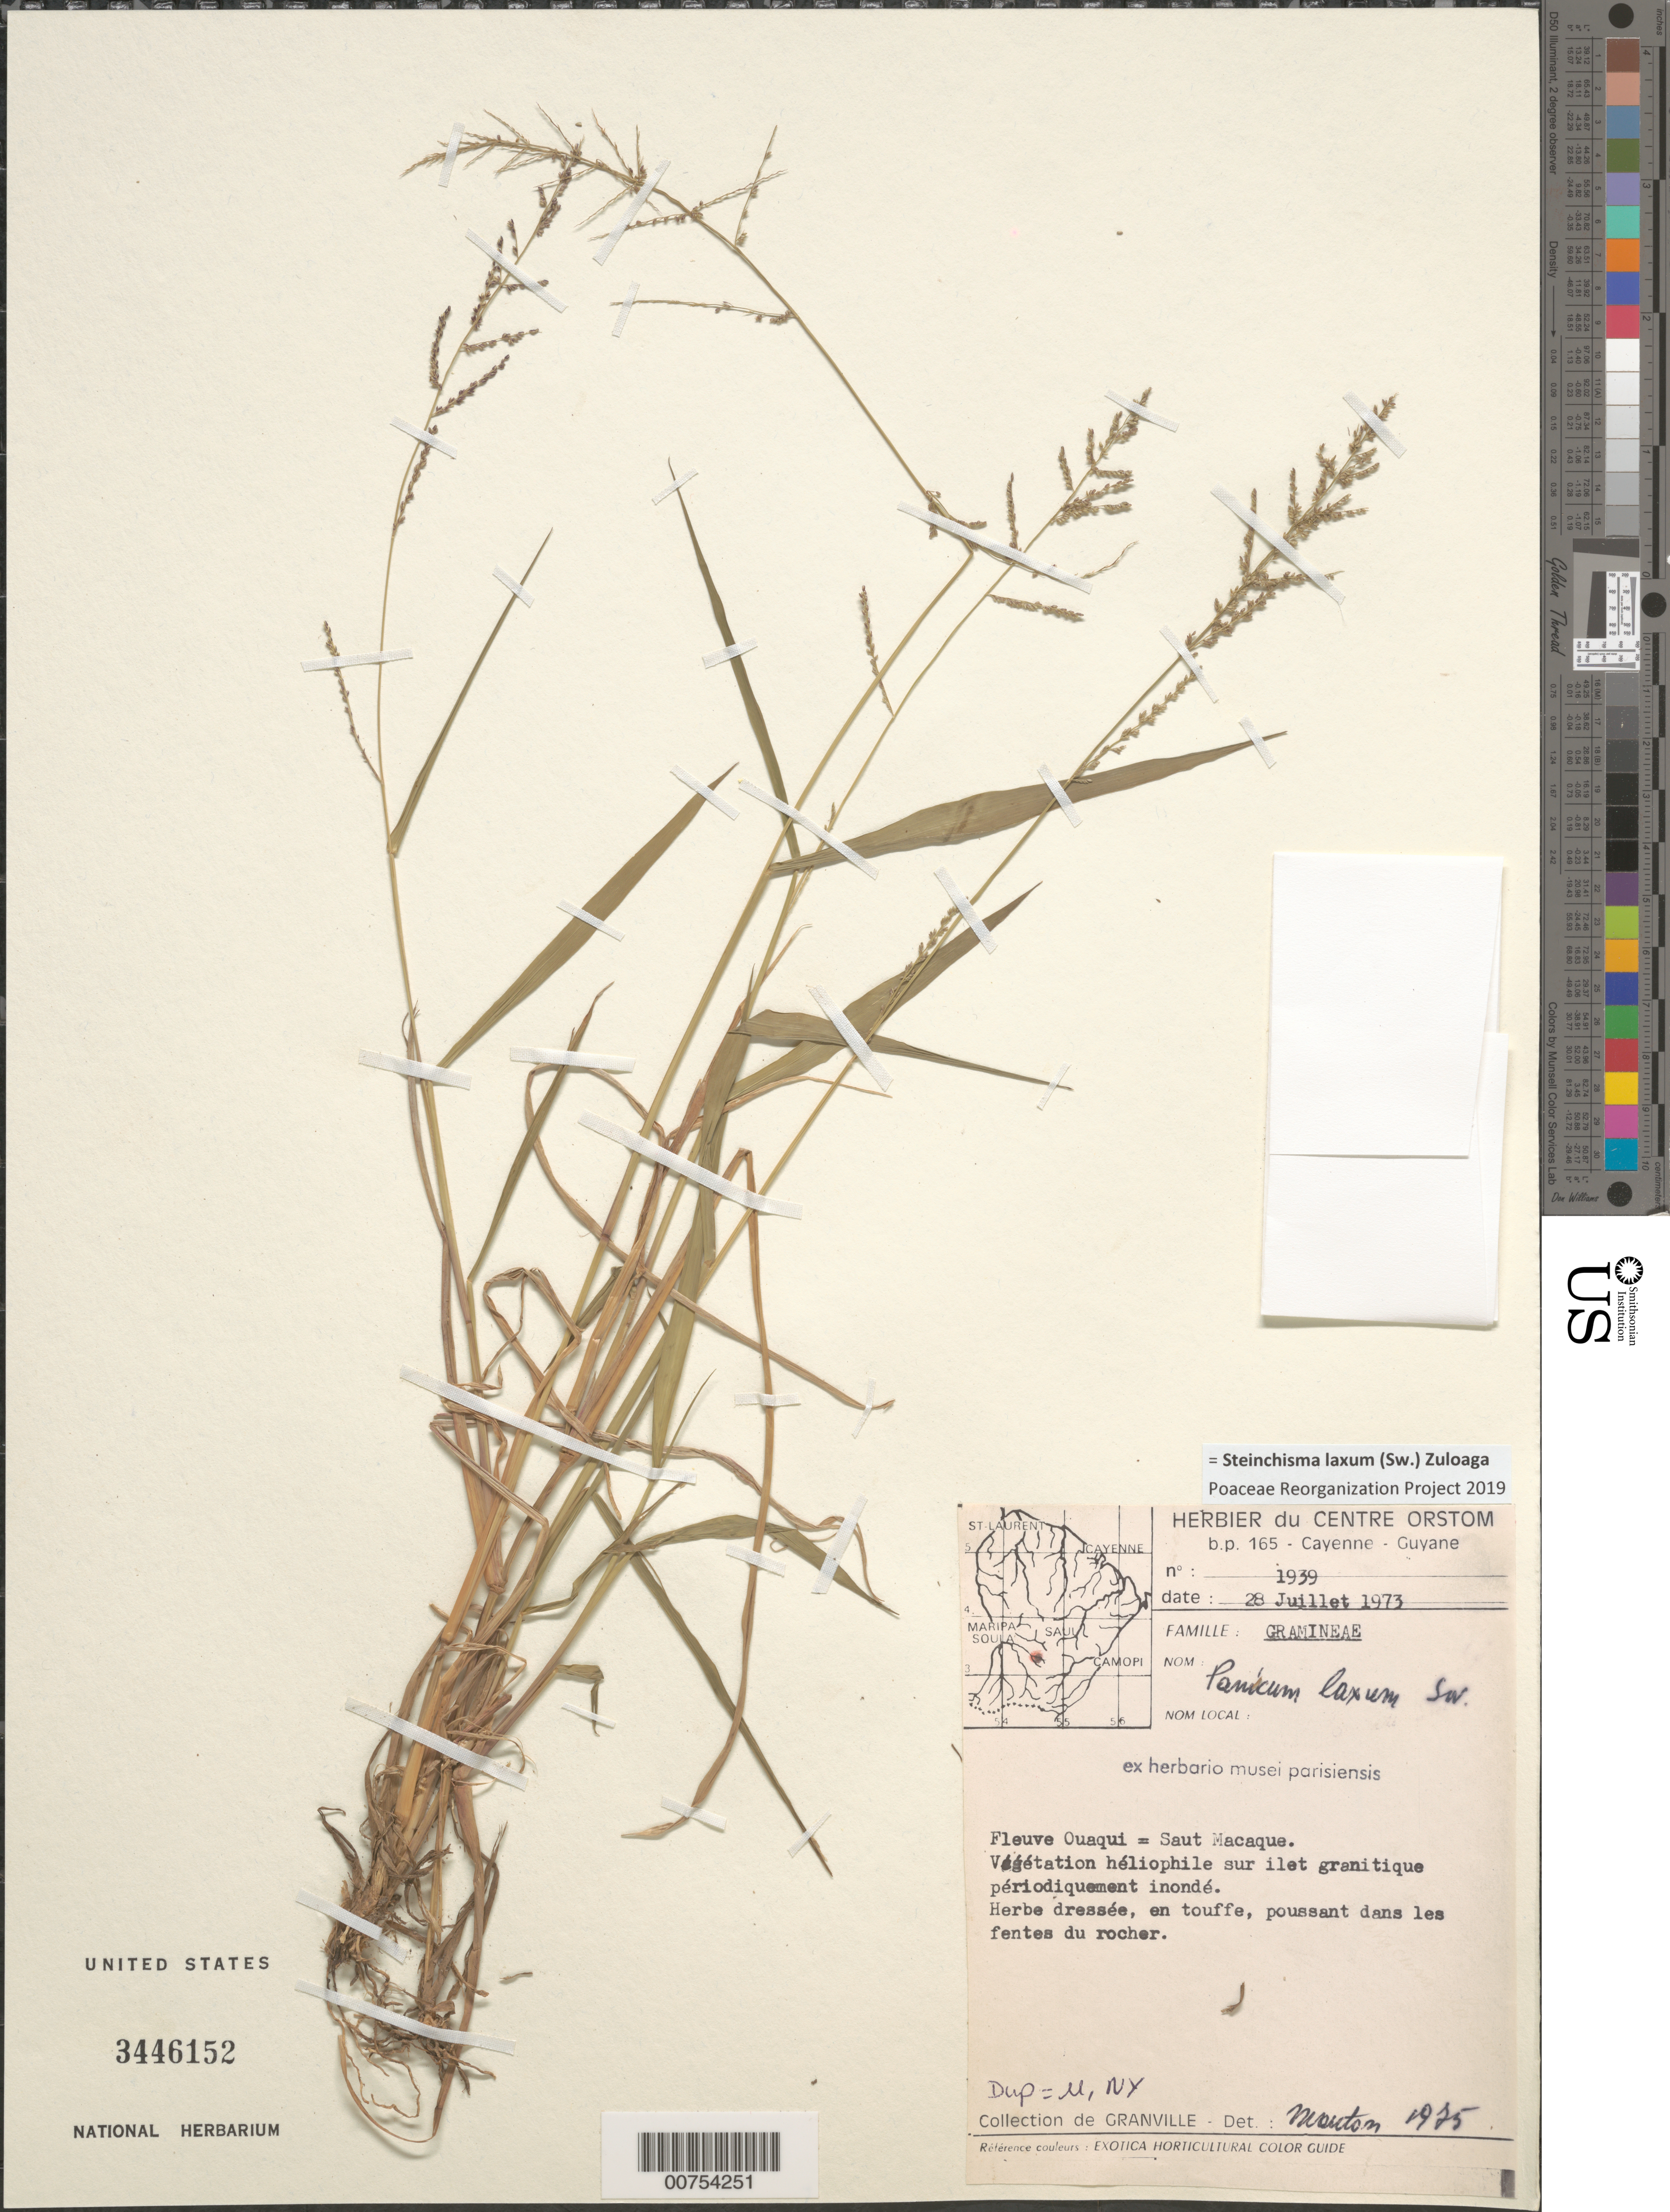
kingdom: Plantae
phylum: Tracheophyta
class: Liliopsida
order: Poales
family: Poaceae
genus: Panicum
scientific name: Panicum laxum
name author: Sw.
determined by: Mouton, J. A.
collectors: J.-J. de Granville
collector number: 1939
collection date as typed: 28-Jul-73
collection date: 1973-07-28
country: French Guiana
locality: Fleuve Ouaqui, Saut Macaque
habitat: Vegetation heliophile sur ilet granitique periodiquement inonde; poussant dans les fentes du rocher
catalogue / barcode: US 3446152